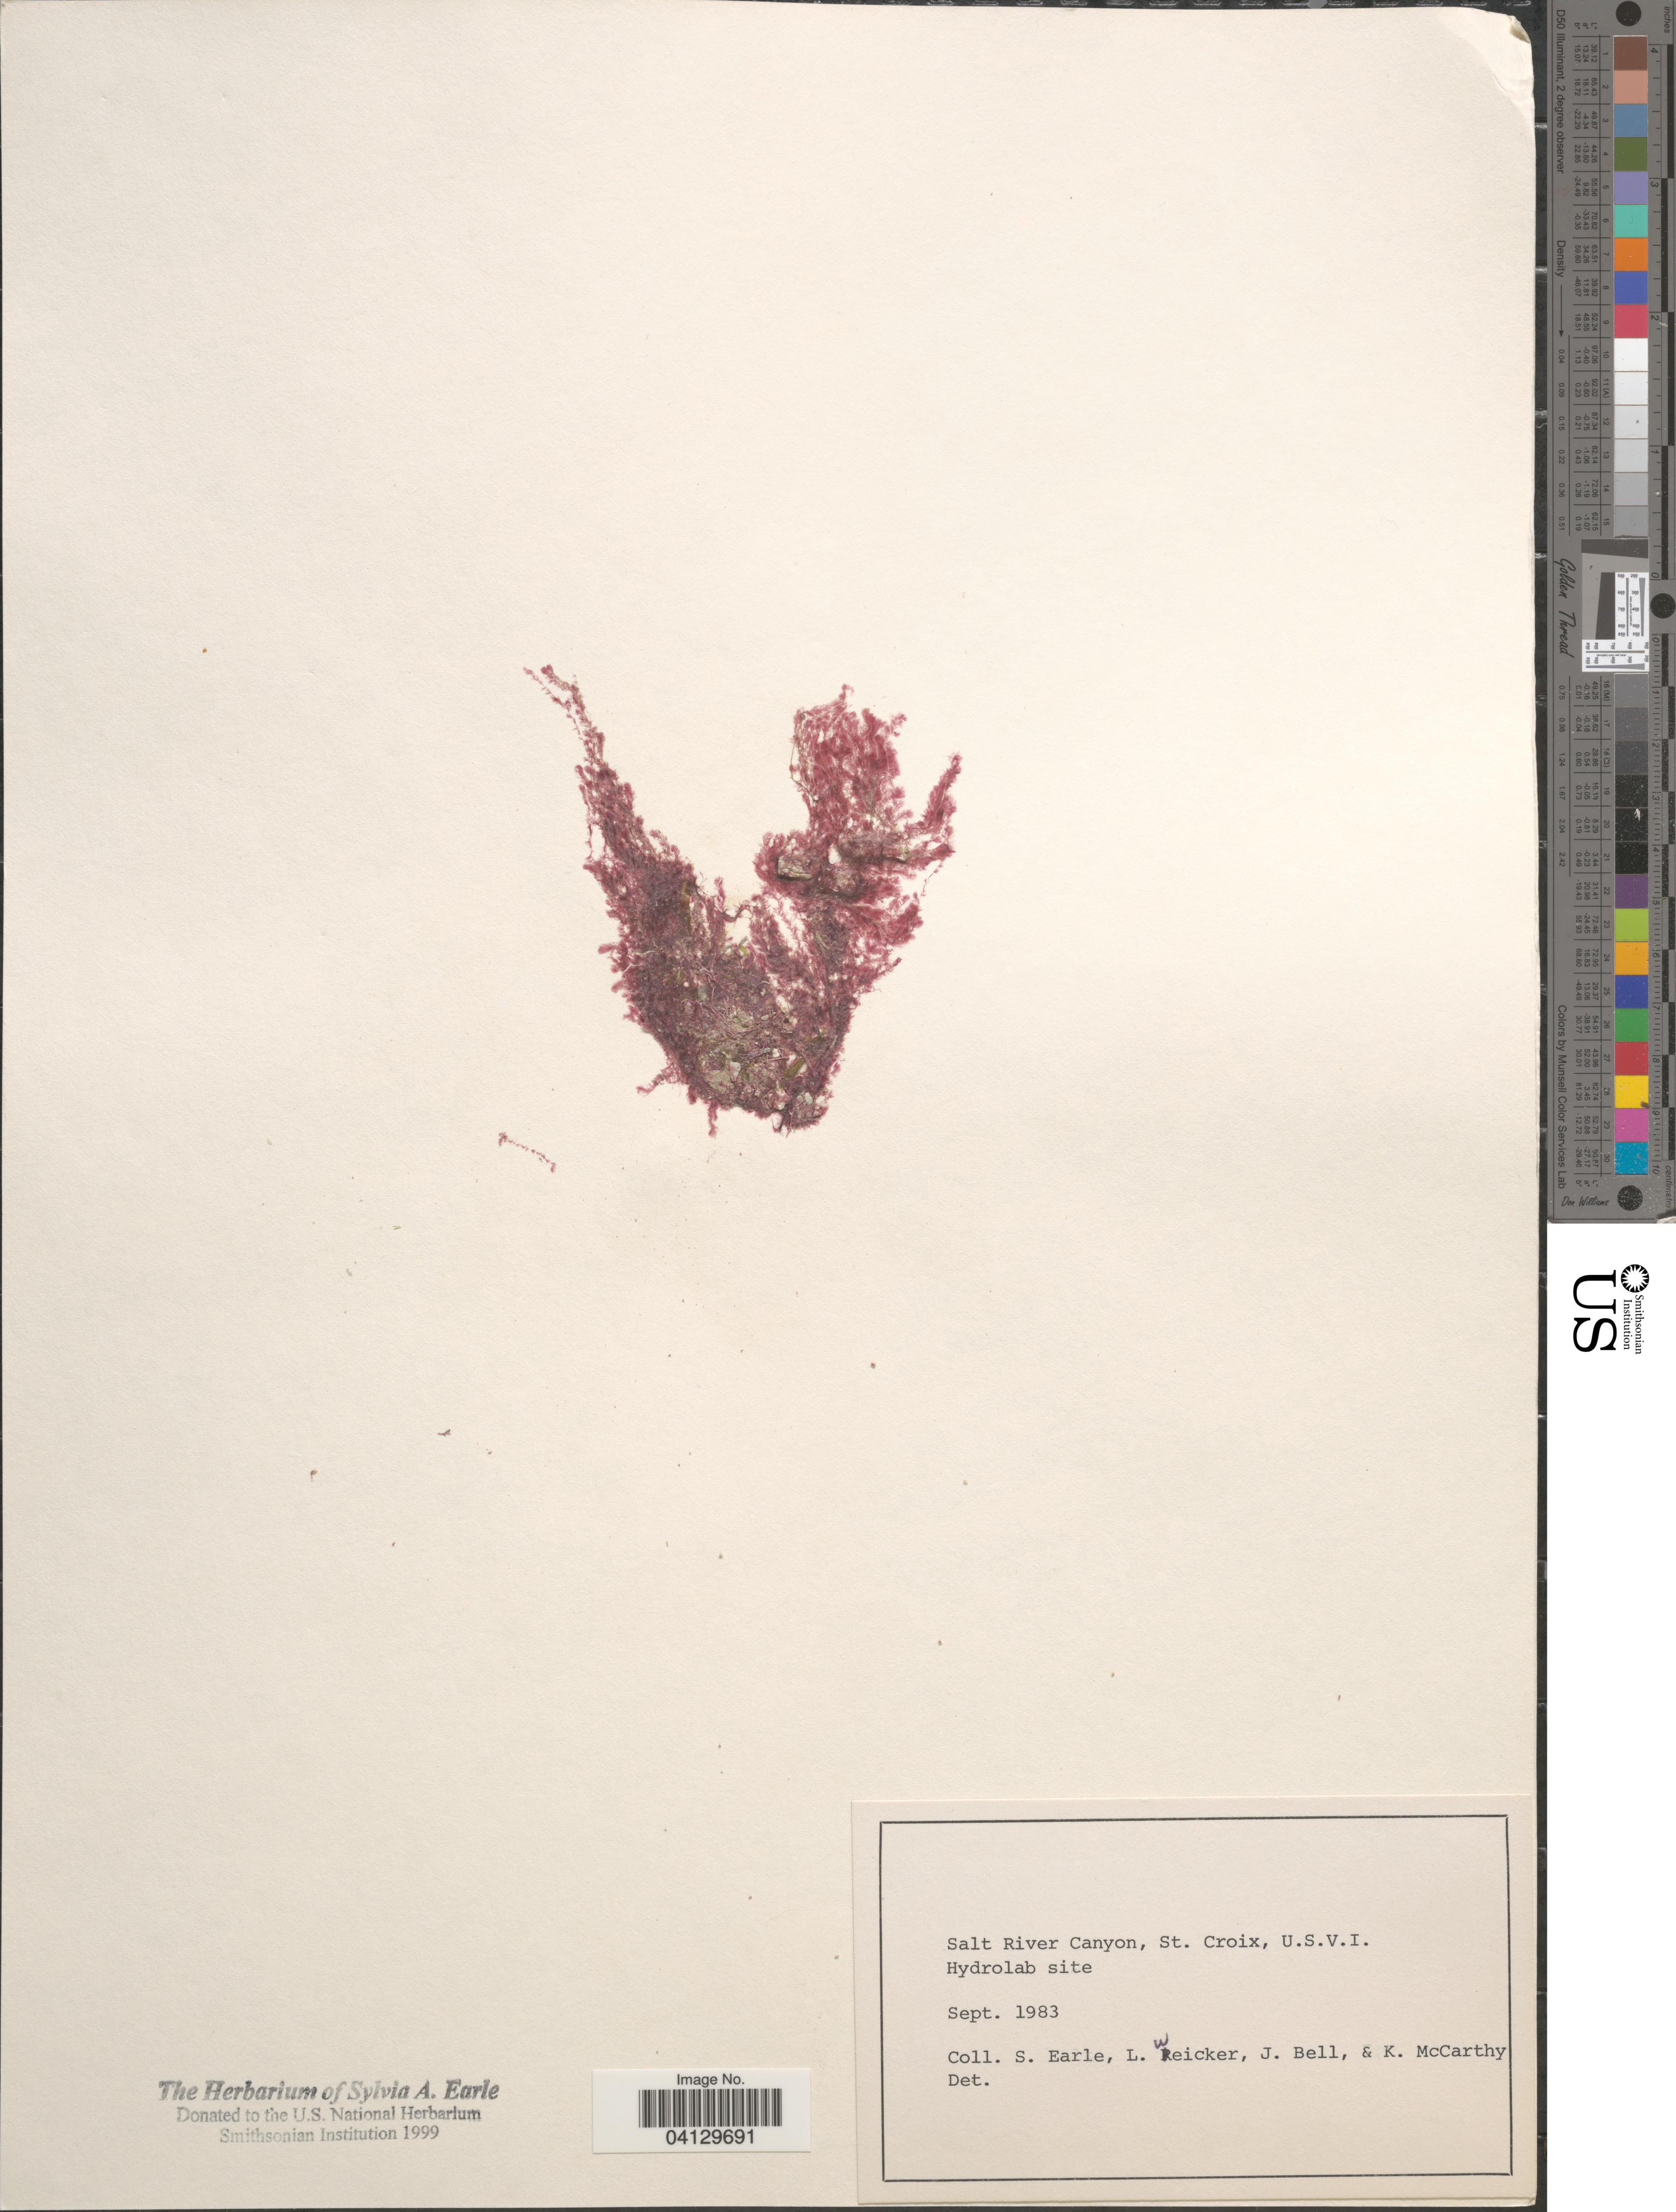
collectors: S. A. Earle, L. Weicker, J. Bell & K. McCarthy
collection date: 1983-09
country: U.S. Virgin Islands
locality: Salt River Canyon, St. Croix. Hydrolab site.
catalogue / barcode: US 328732